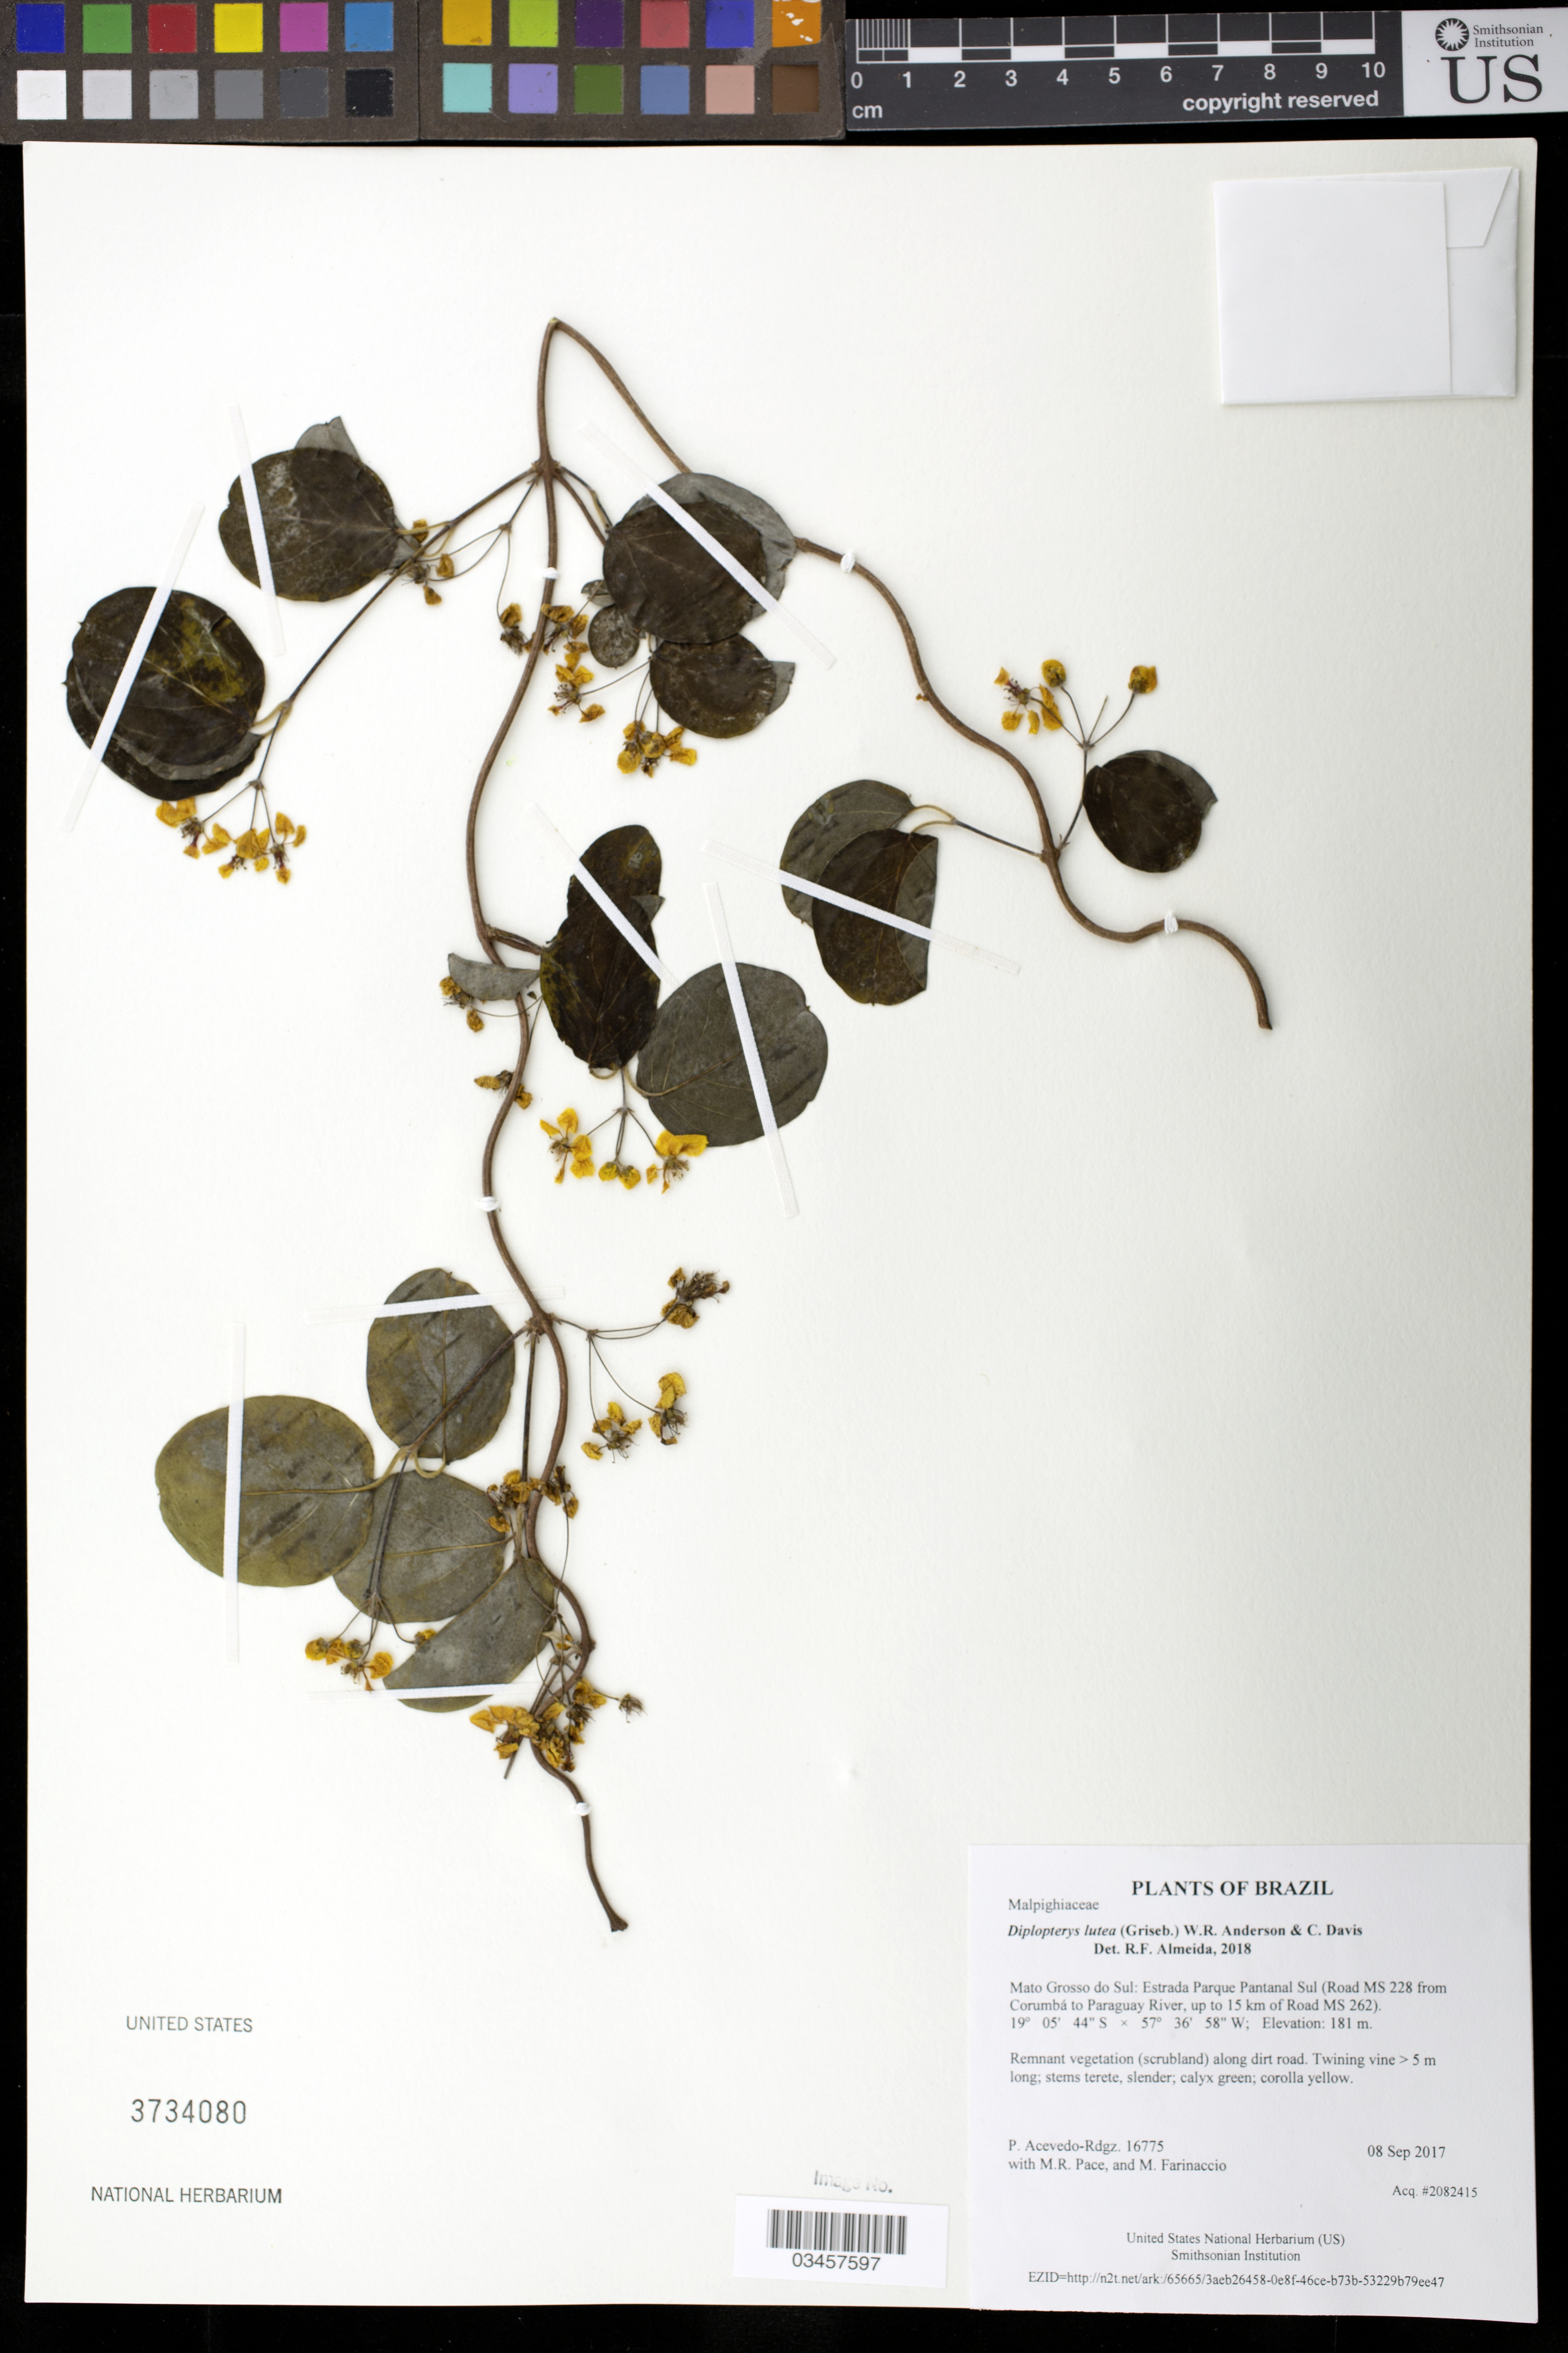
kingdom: Plantae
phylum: Tracheophyta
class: Magnoliopsida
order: Malpighiales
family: Malpighiaceae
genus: Diplopterys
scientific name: Diplopterys lutea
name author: (Griseb.) W.R. Anderson & C. Davis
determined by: Almeida, Rafael F., (BHCB), Universidade Federal de Minas Gerais (BRAZIL)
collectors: P. Acevedo-Rodr., M. R. Pace & M. Farinaccio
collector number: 16775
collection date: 2017-09-08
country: Brazil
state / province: Mato Grosso do Sul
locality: Estrada Parque Pantanal Sul (Road MS 228 from Corumbá to Paraguay River, up to 15 km of Road MS 262)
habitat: Remnant vegetation (scrubland) along dirt road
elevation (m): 181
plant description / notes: US, MICH, MO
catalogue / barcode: US 3734080